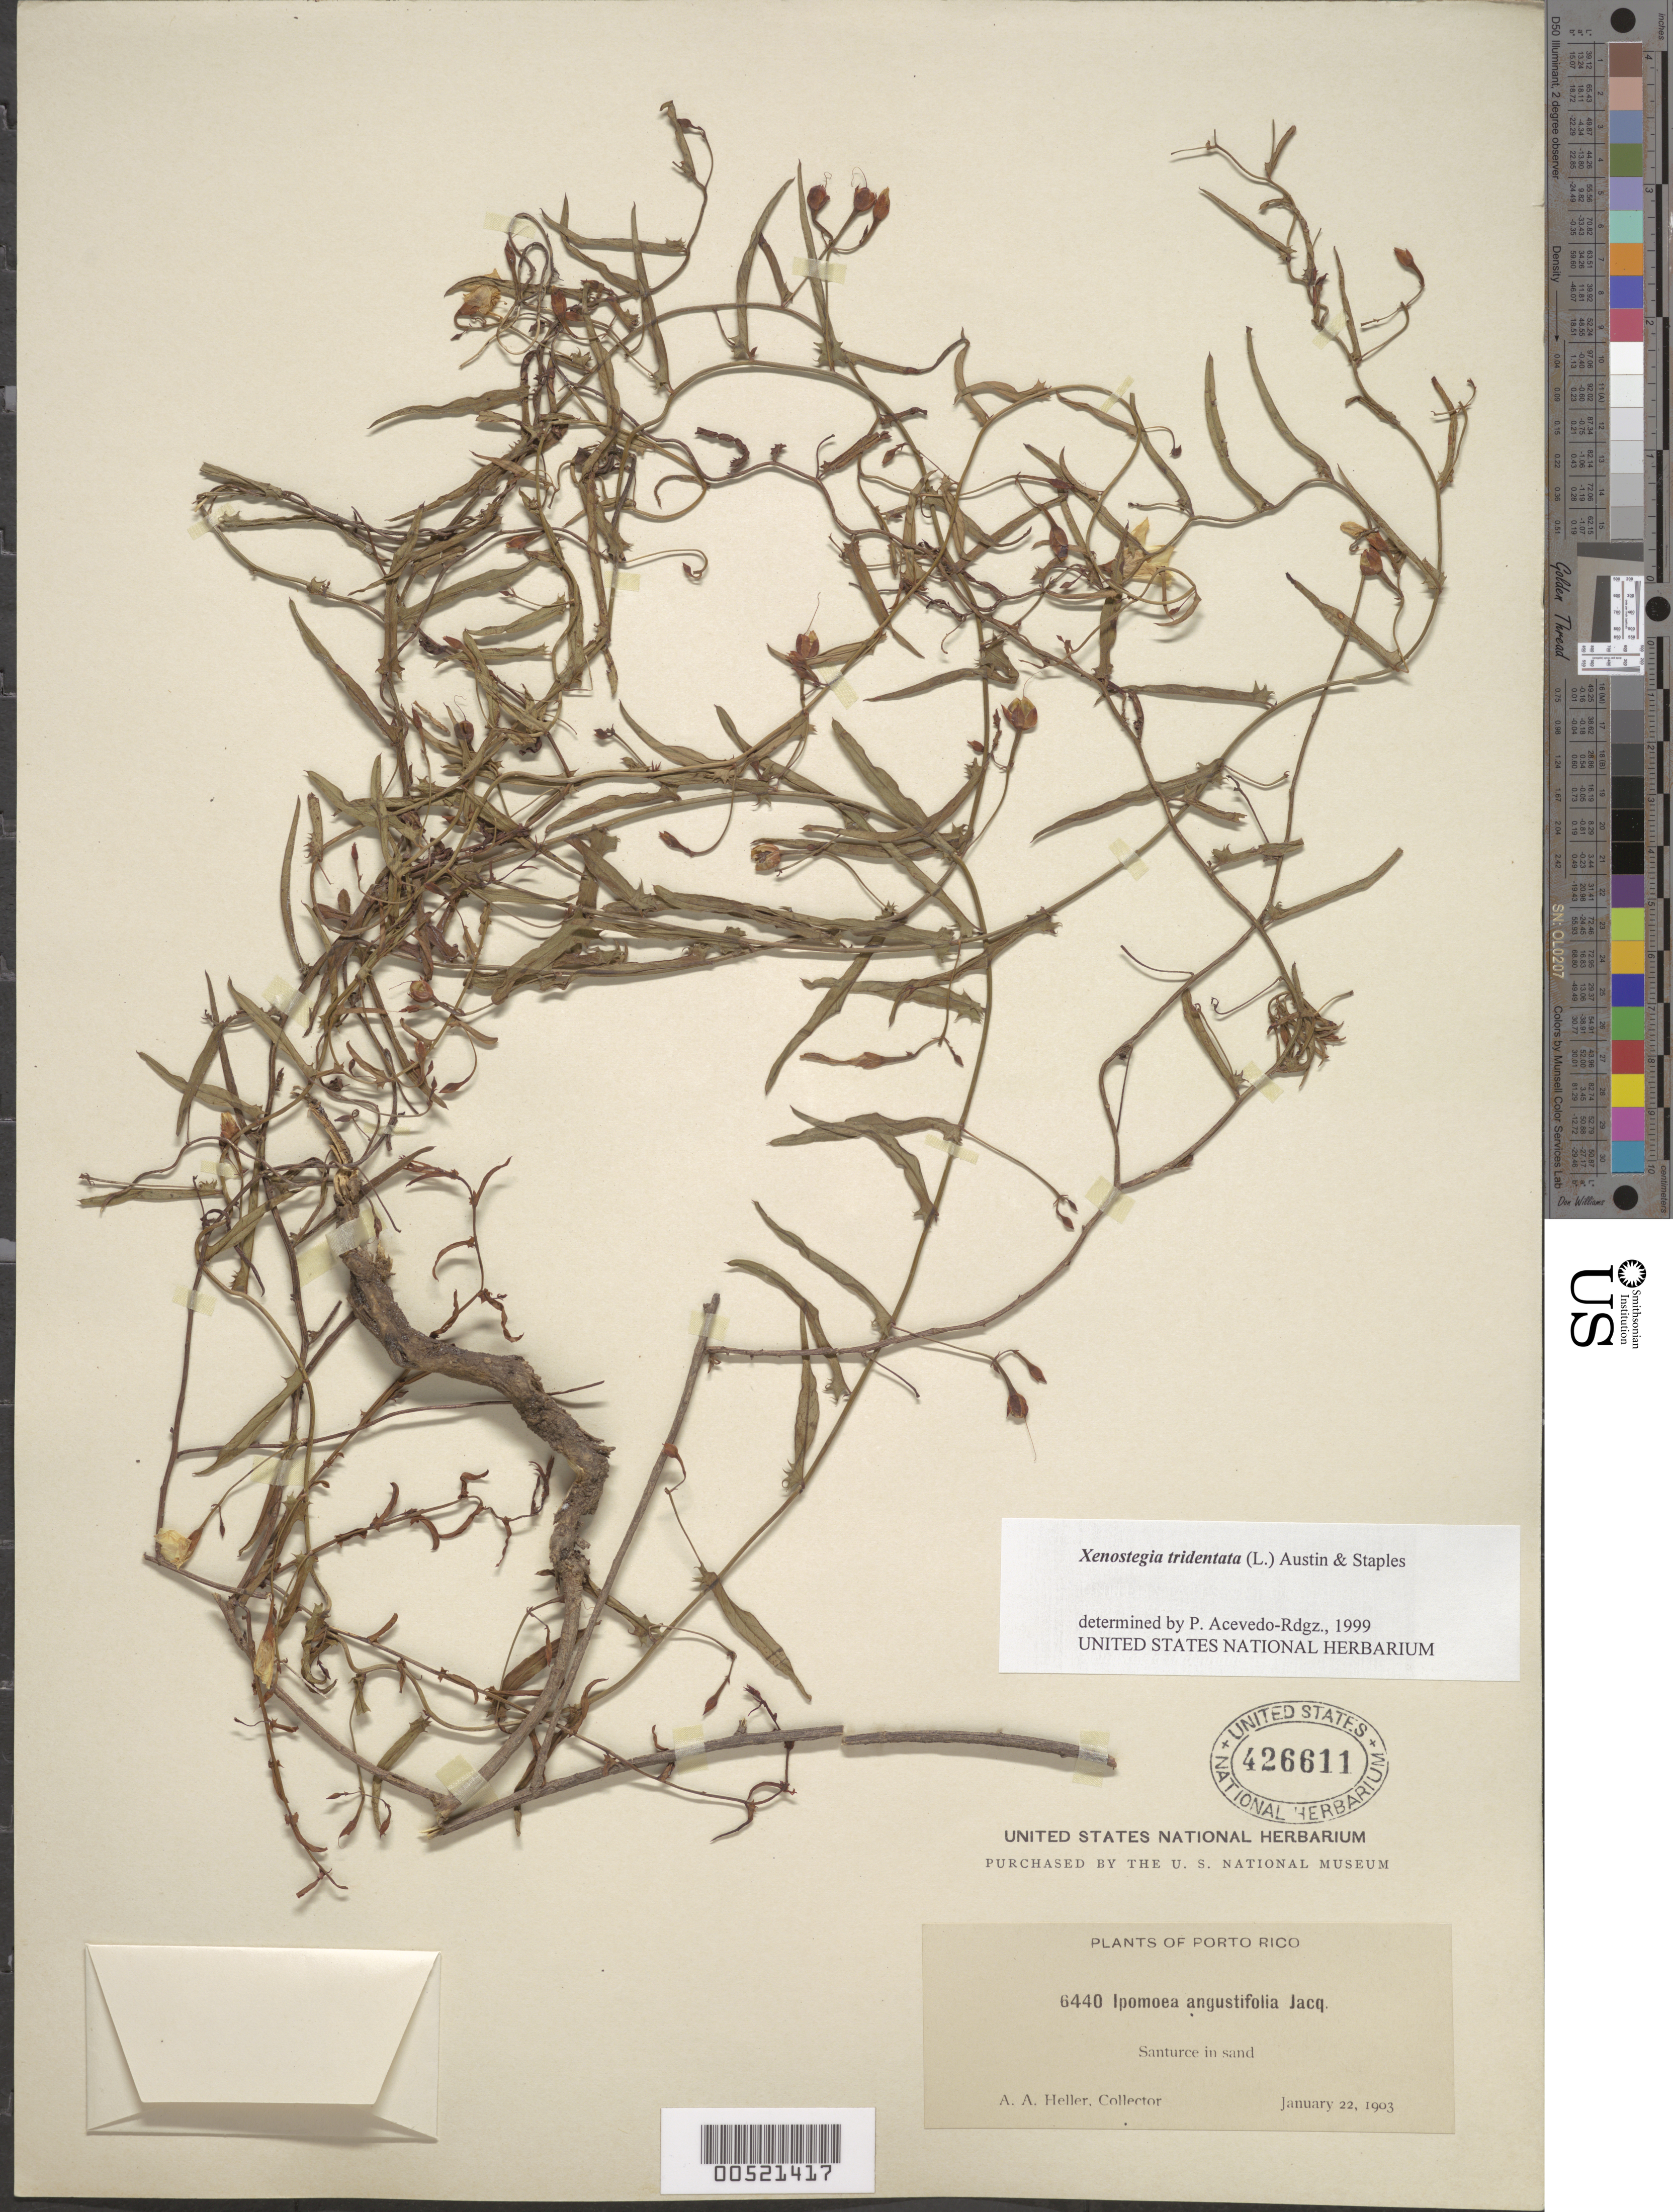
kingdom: Plantae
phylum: Tracheophyta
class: Magnoliopsida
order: Solanales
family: Convolvulaceae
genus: Xenostegia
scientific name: Xenostegia tridentata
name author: (L.) D.F. Austin & Staples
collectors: A. A. Heller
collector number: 6440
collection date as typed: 22 Jan 1903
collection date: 1903-01-22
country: Puerto Rico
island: Greater Antilles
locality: Santurce.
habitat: In sand.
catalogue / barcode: US 426611